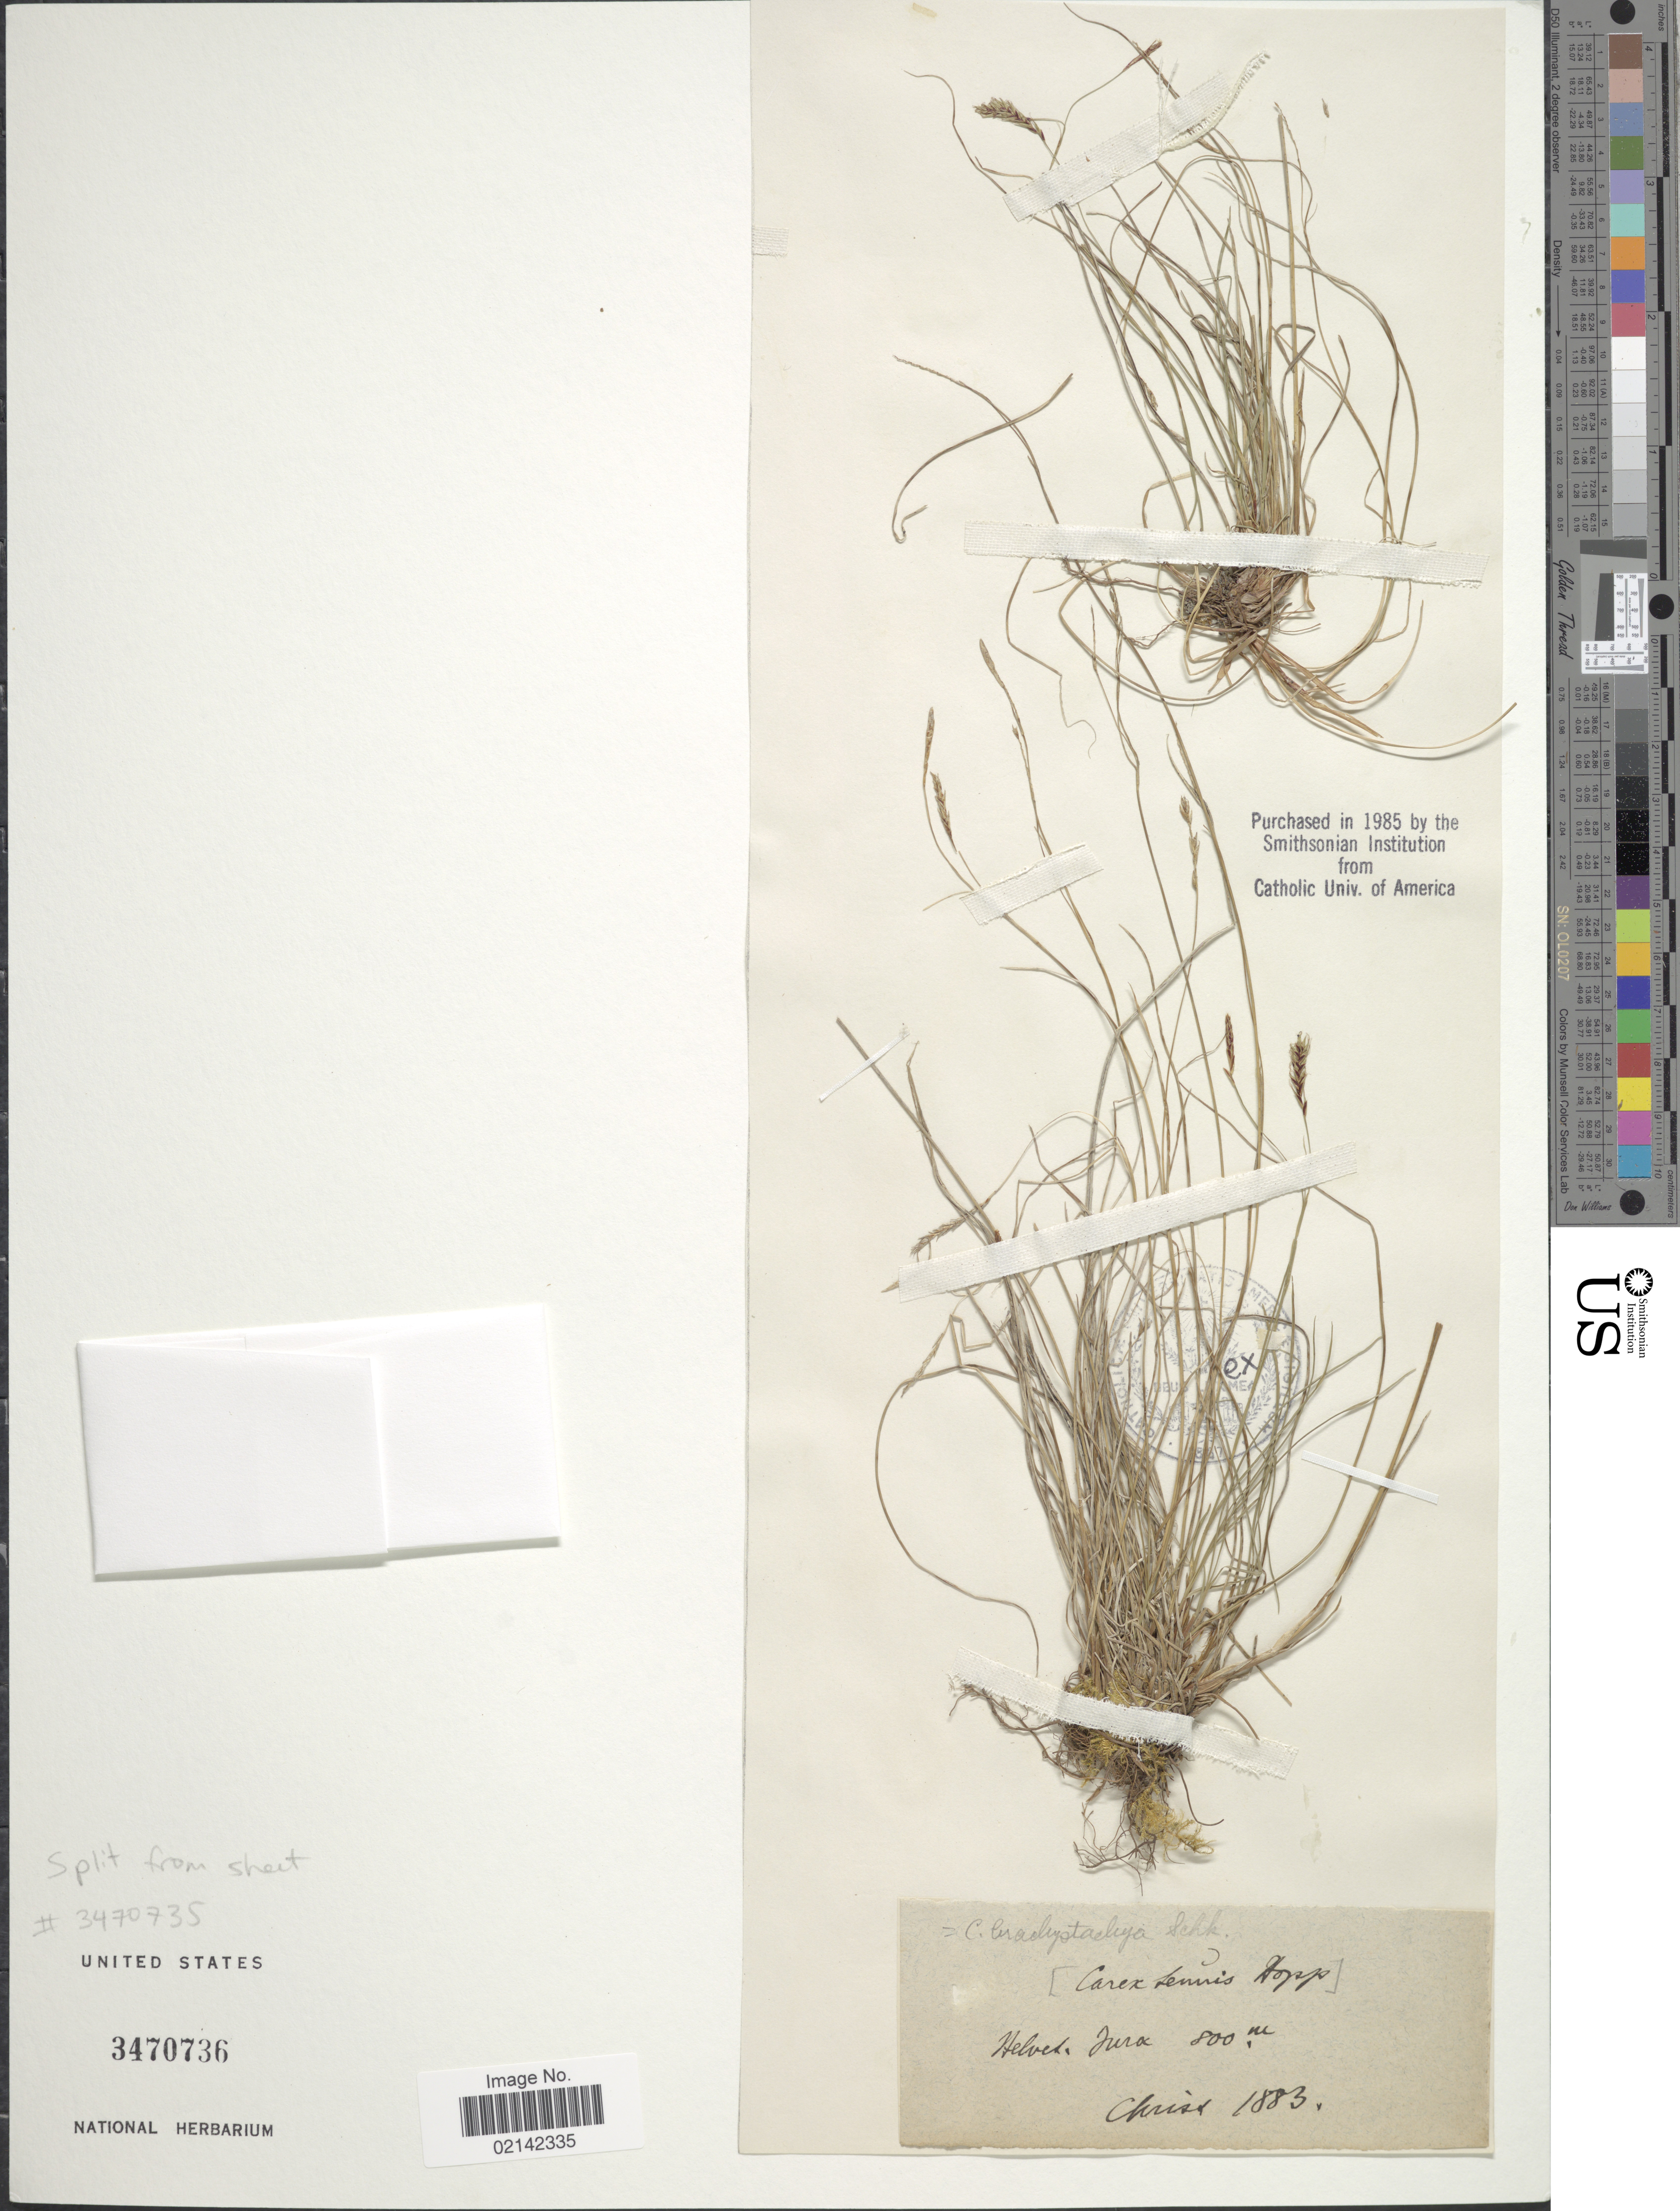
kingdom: Plantae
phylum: Tracheophyta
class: Liliopsida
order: Poales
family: Cyperaceae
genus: Carex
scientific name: Carex brachystachys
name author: Schrank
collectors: Christ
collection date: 1883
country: Switzerland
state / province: Jura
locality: Helvet.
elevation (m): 800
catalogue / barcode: US 3470736